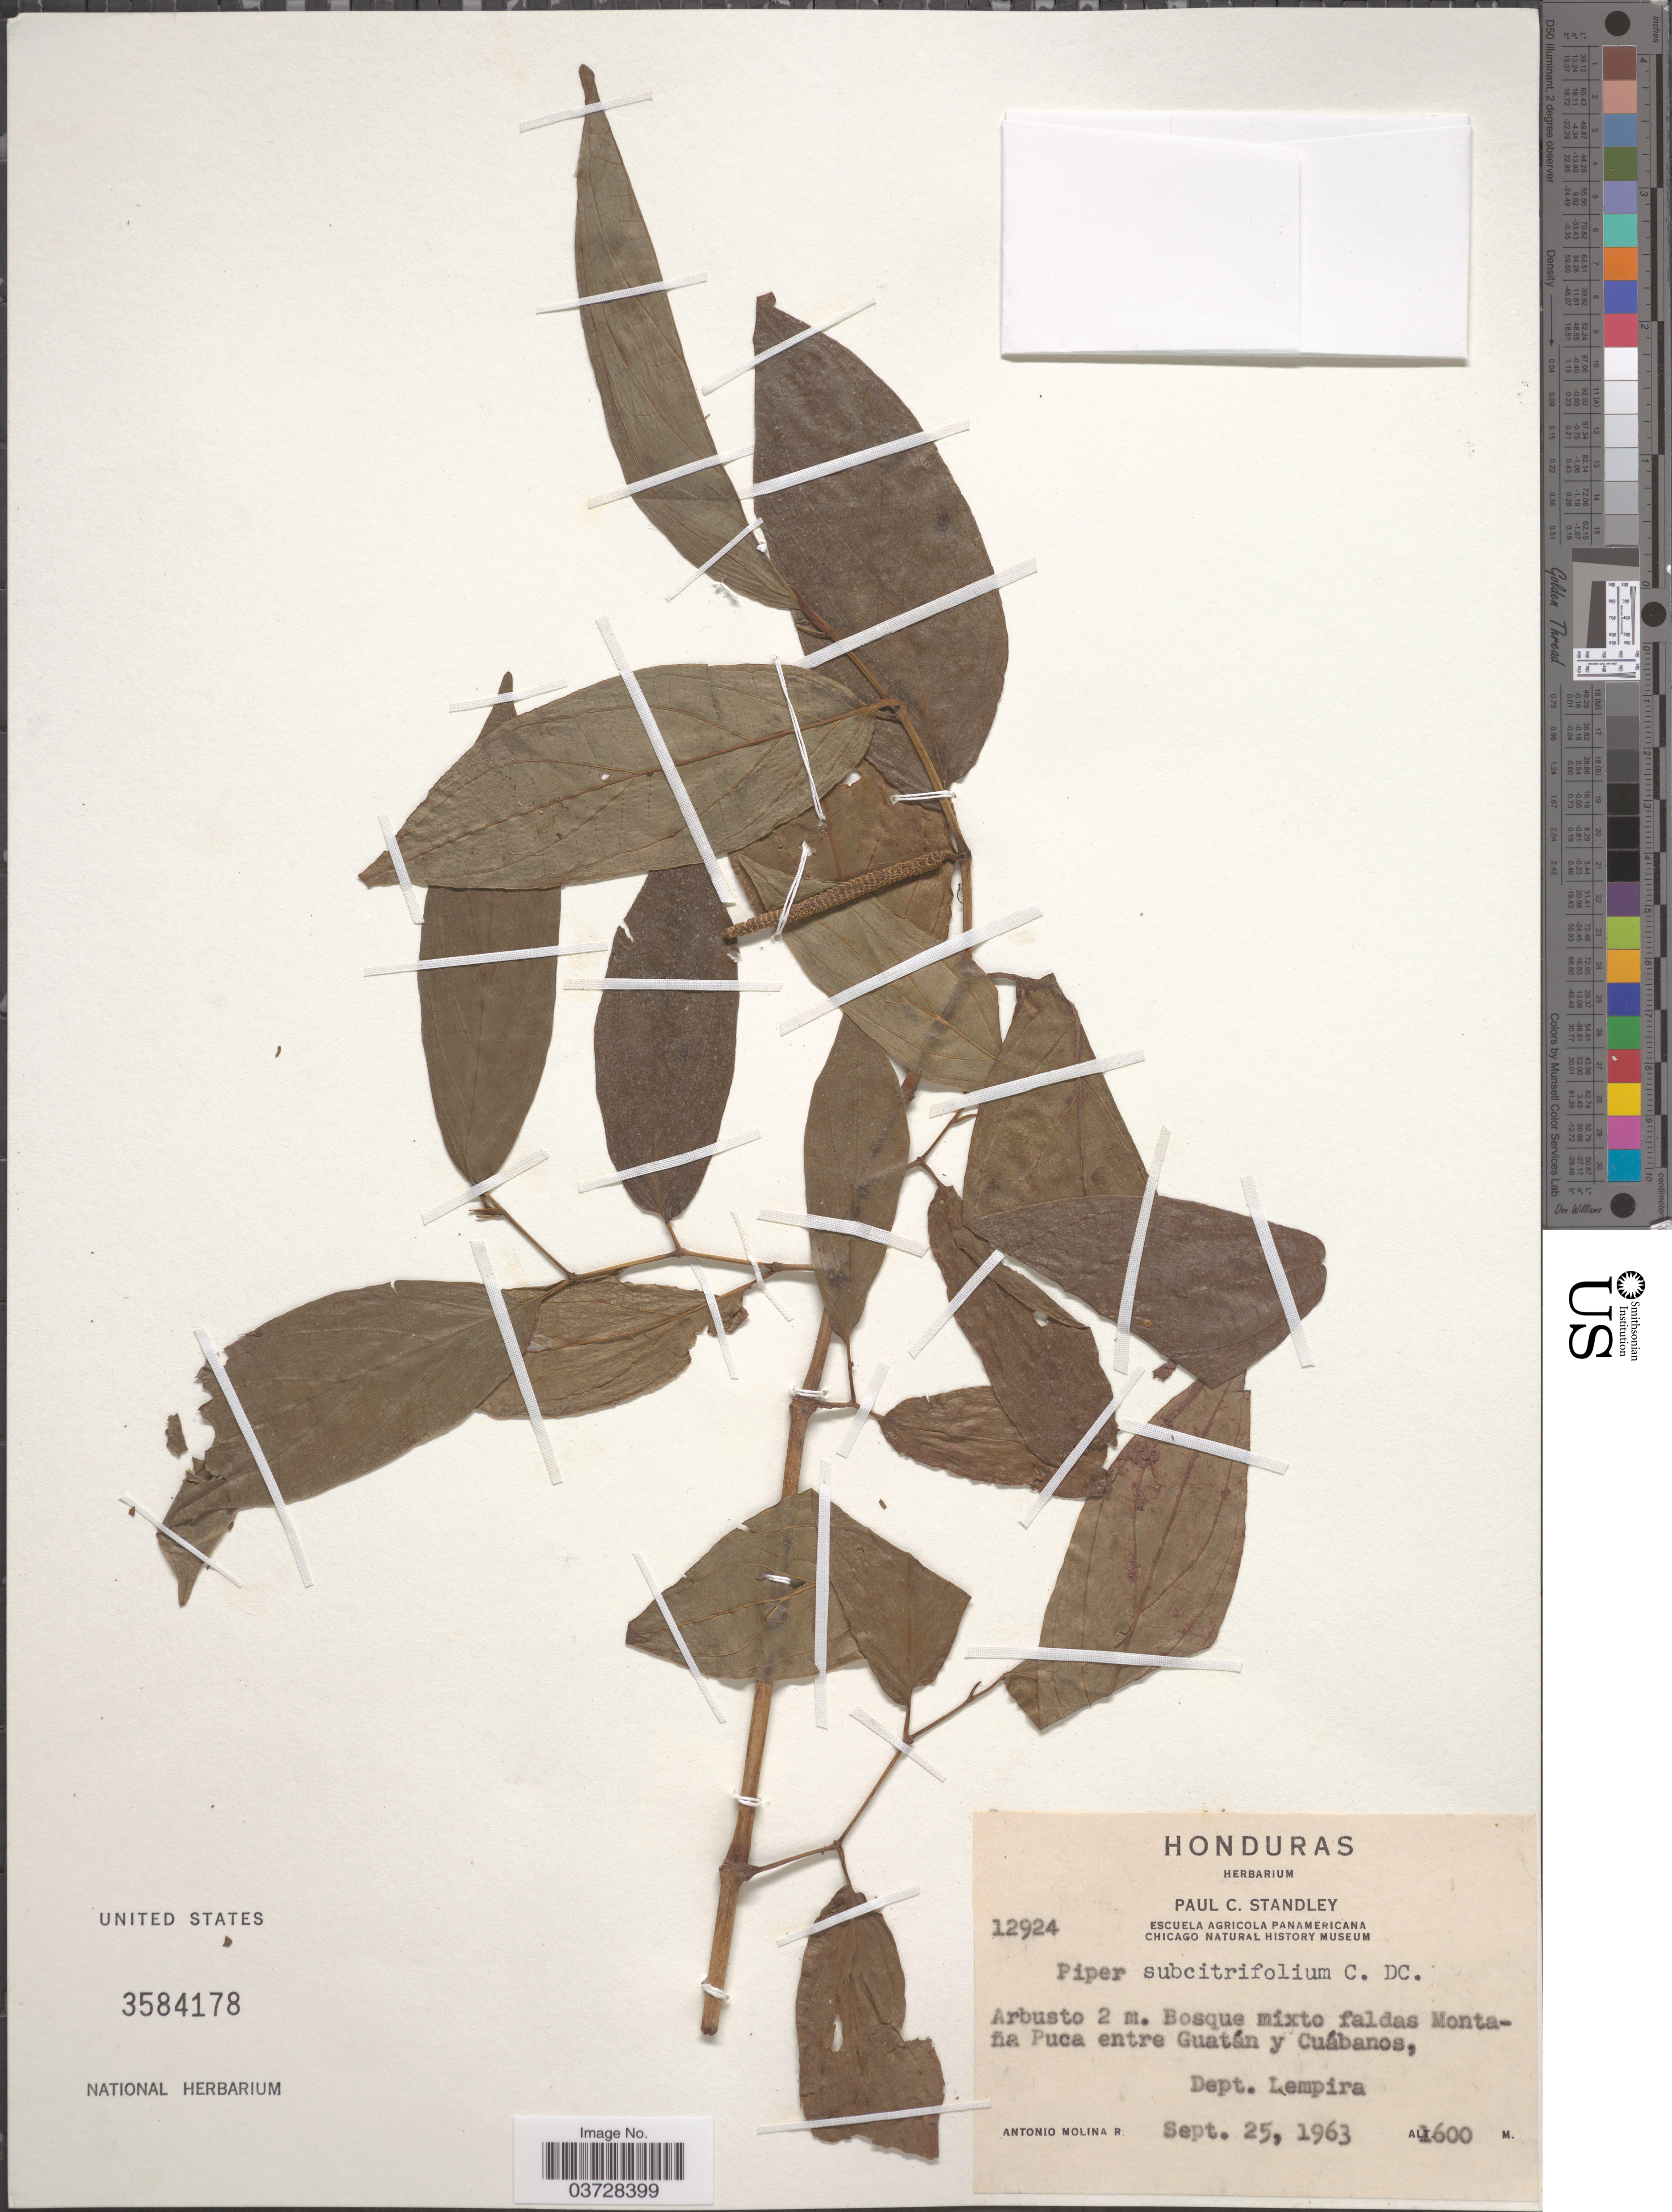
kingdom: Plantae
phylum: Tracheophyta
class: Magnoliopsida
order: Piperales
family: Piperaceae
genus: Piper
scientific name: Piper subcitrifolium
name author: C. DC.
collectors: A. Molina R.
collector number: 12924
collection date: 1963-09-25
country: Honduras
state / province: Lempira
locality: Montaña Puca entre Guatán y Cuábanos, Dept. Lempira.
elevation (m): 1600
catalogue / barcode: US 3584178